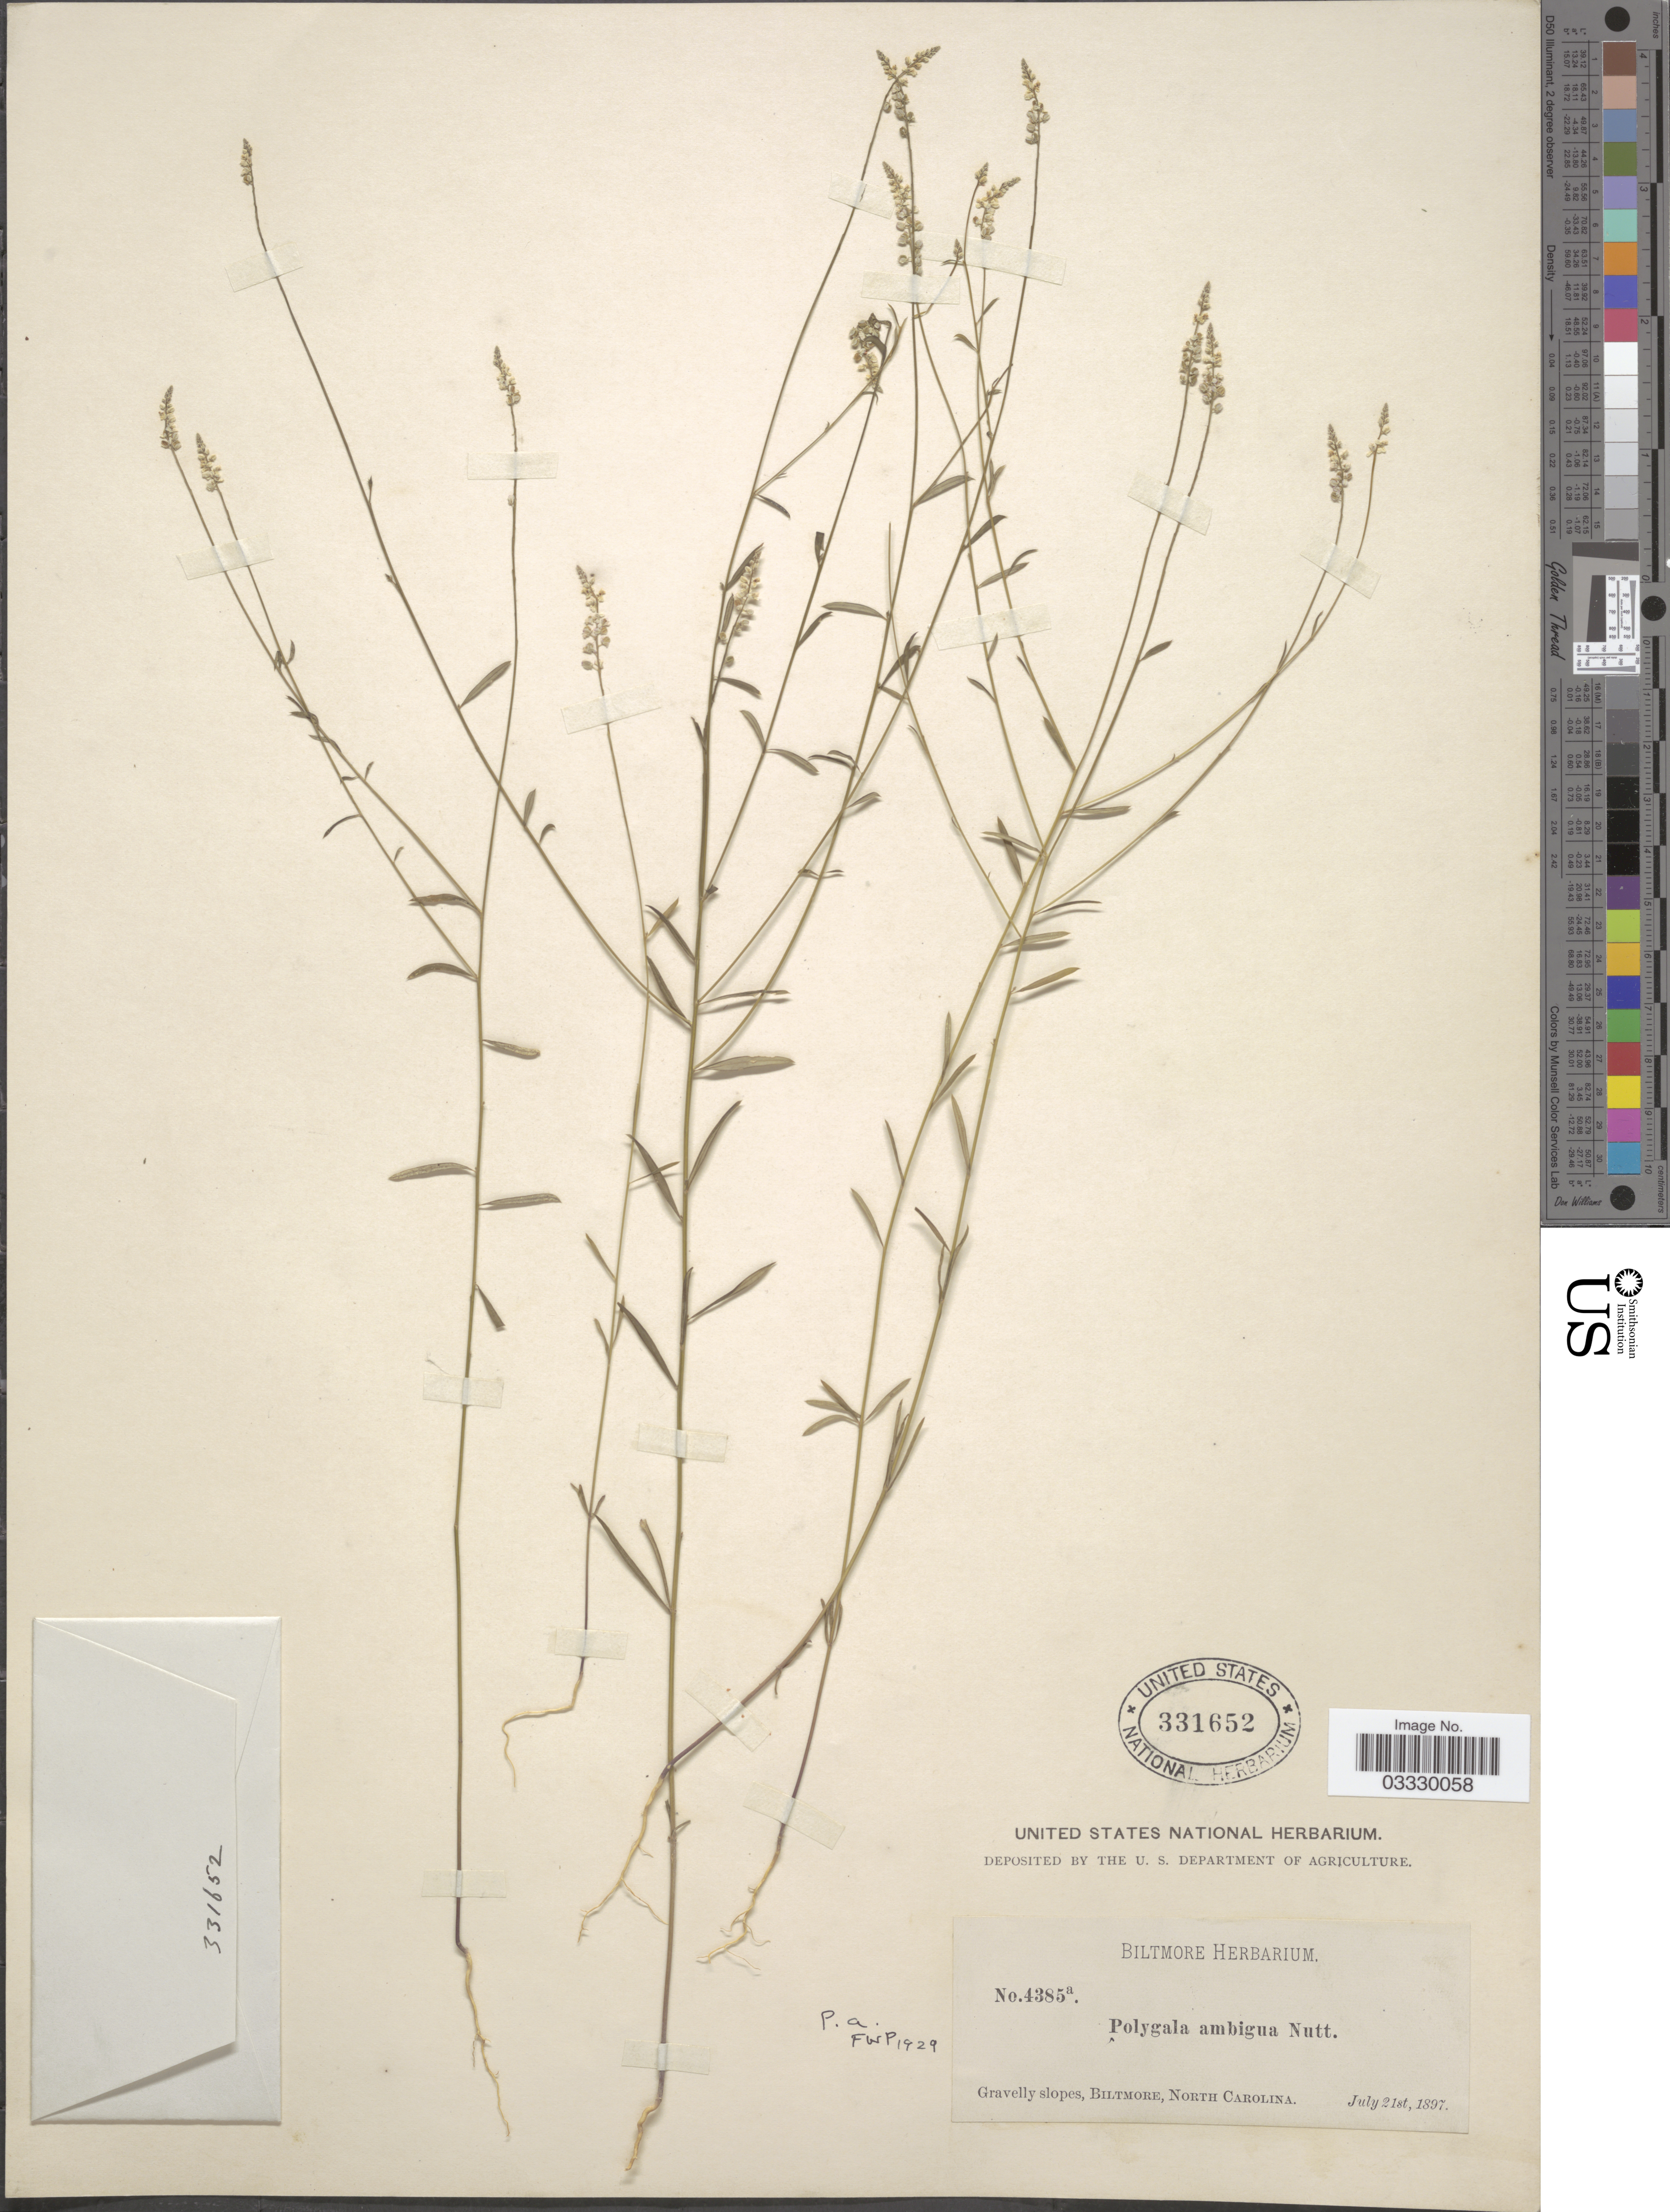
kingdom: Plantae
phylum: Tracheophyta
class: Magnoliopsida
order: Fabales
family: Polygalaceae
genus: Polygala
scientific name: Polygala ambigua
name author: Nutt.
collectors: ex herb. Biltmore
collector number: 4385a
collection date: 1897-07-21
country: United States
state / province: North Carolina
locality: Gravelly slopes, Biltmore.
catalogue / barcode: US 331652